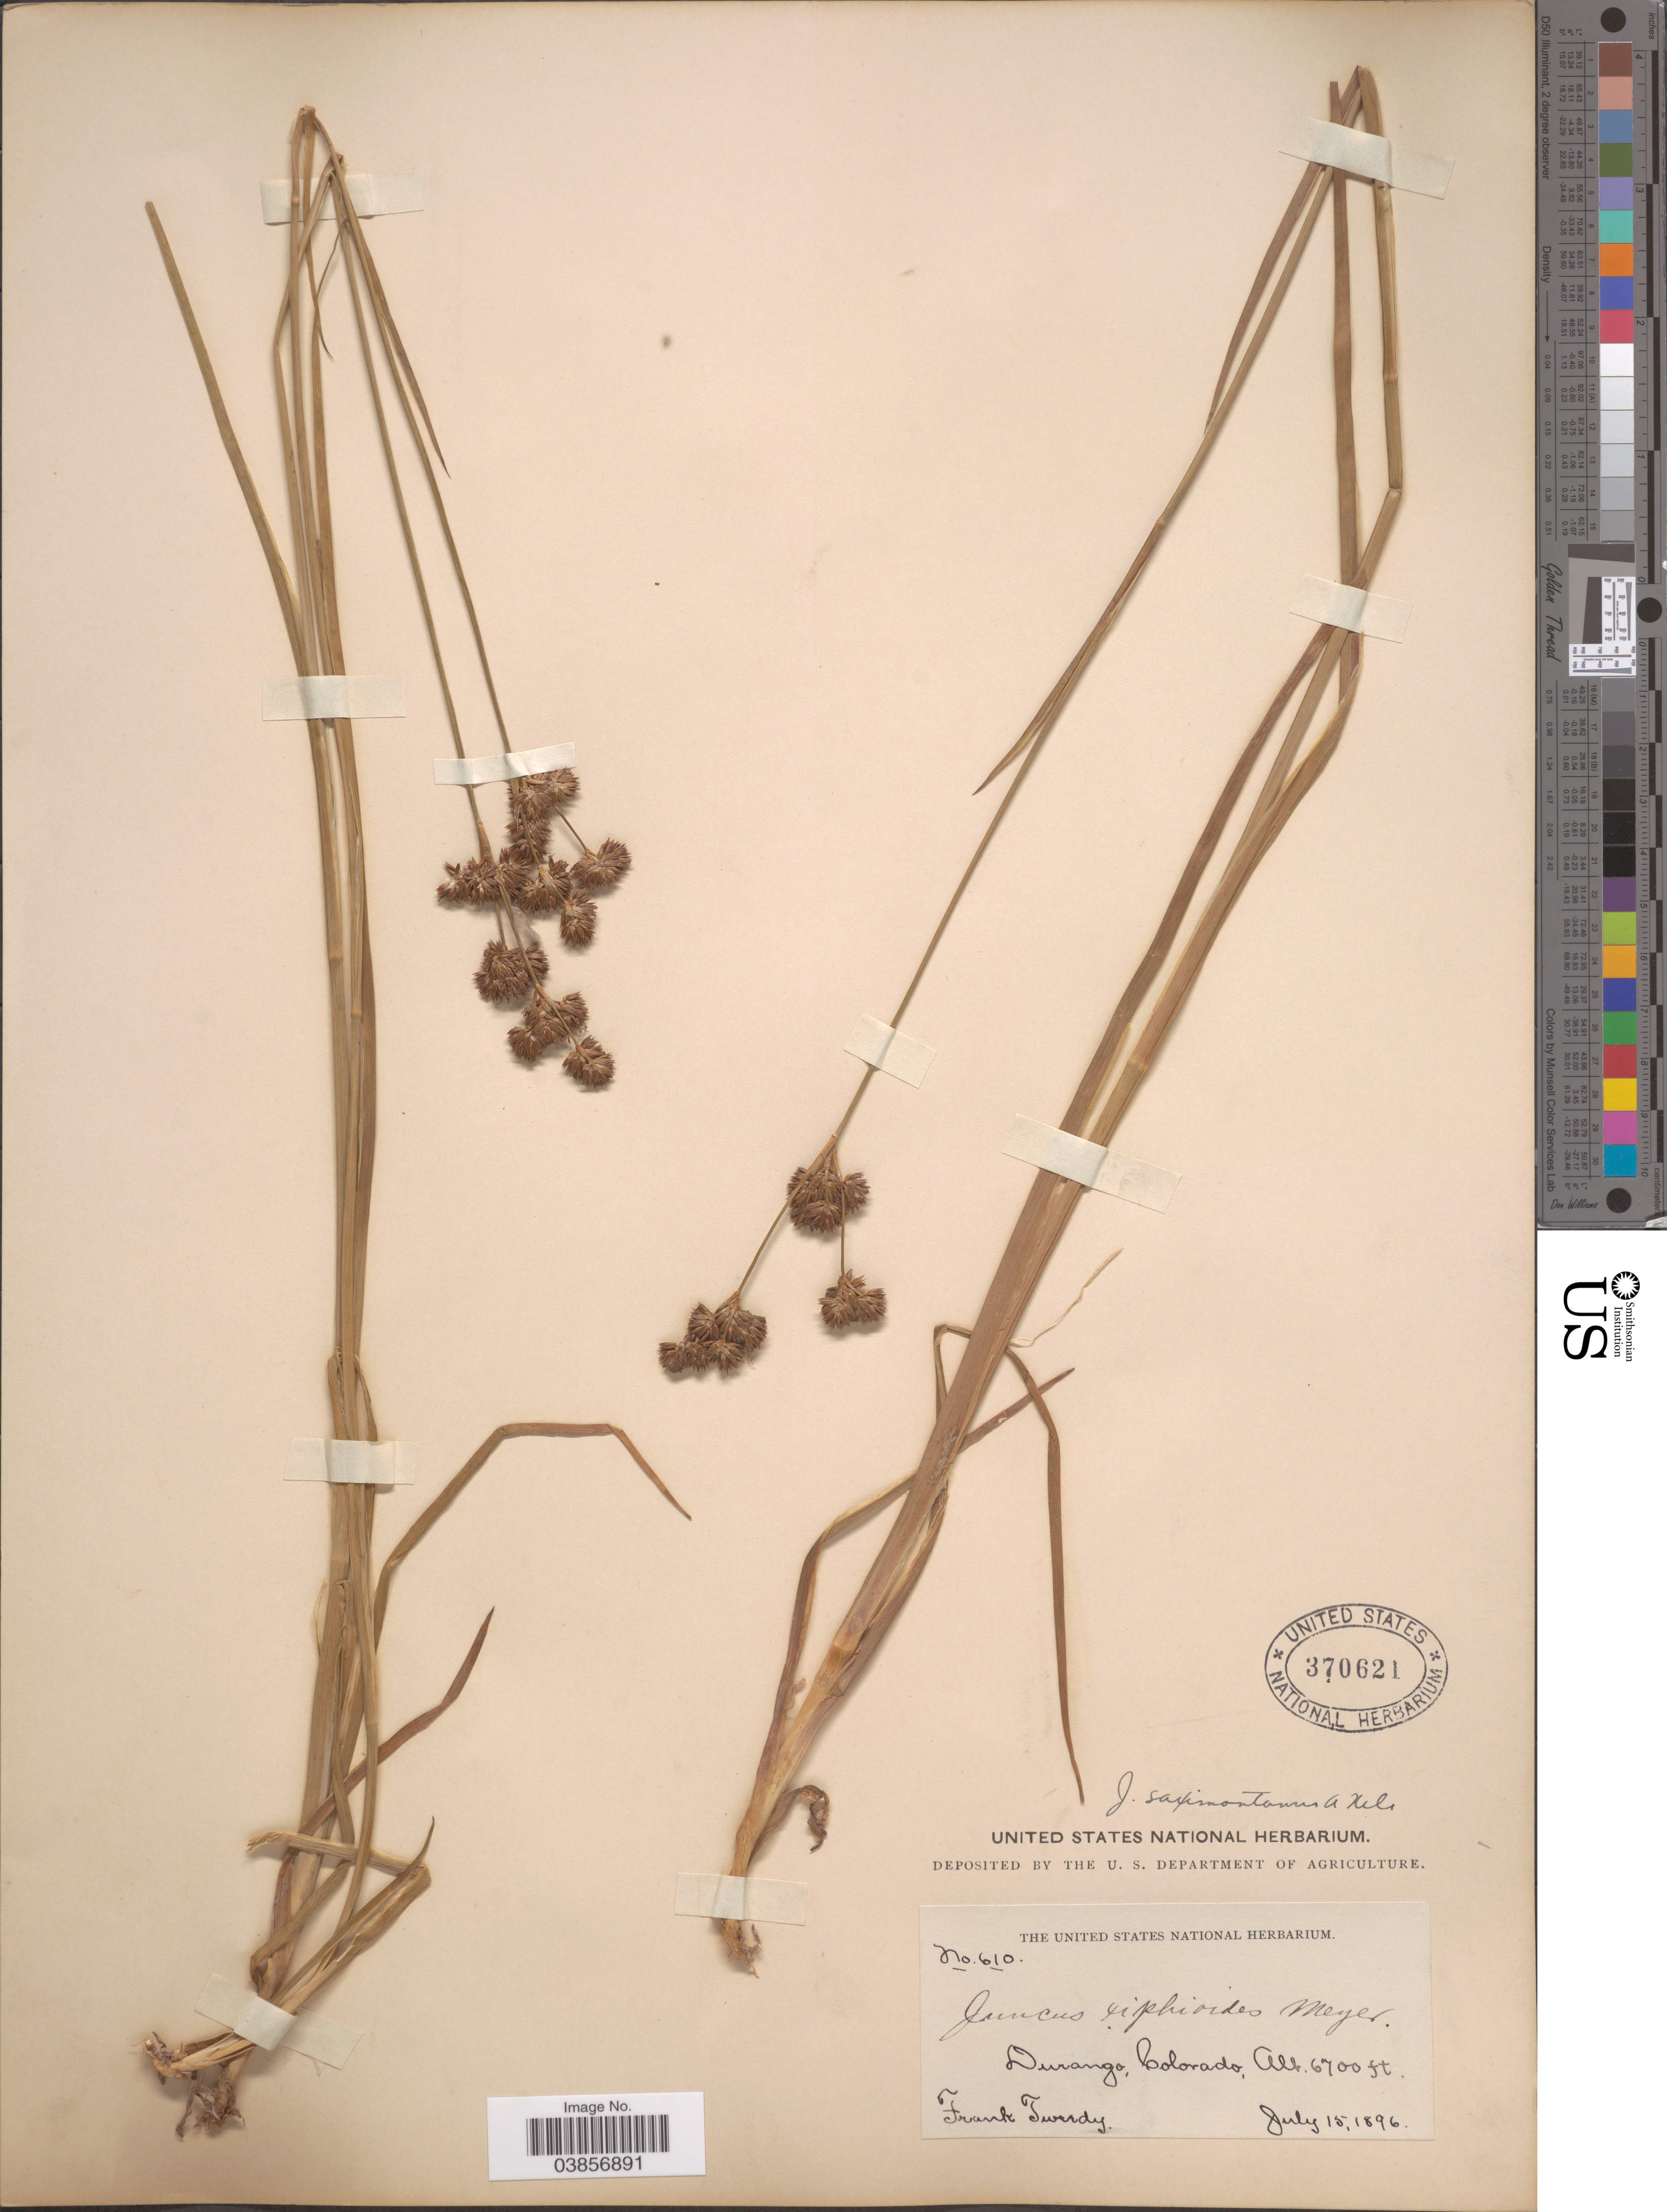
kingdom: Plantae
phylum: Tracheophyta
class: Liliopsida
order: Poales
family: Juncaceae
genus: Juncus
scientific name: Juncus saximontanus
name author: A. Nelson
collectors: F. Tweedy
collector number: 610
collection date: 1896-07-15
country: United States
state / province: Colorado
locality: Durango.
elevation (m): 2042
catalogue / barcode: US 370621